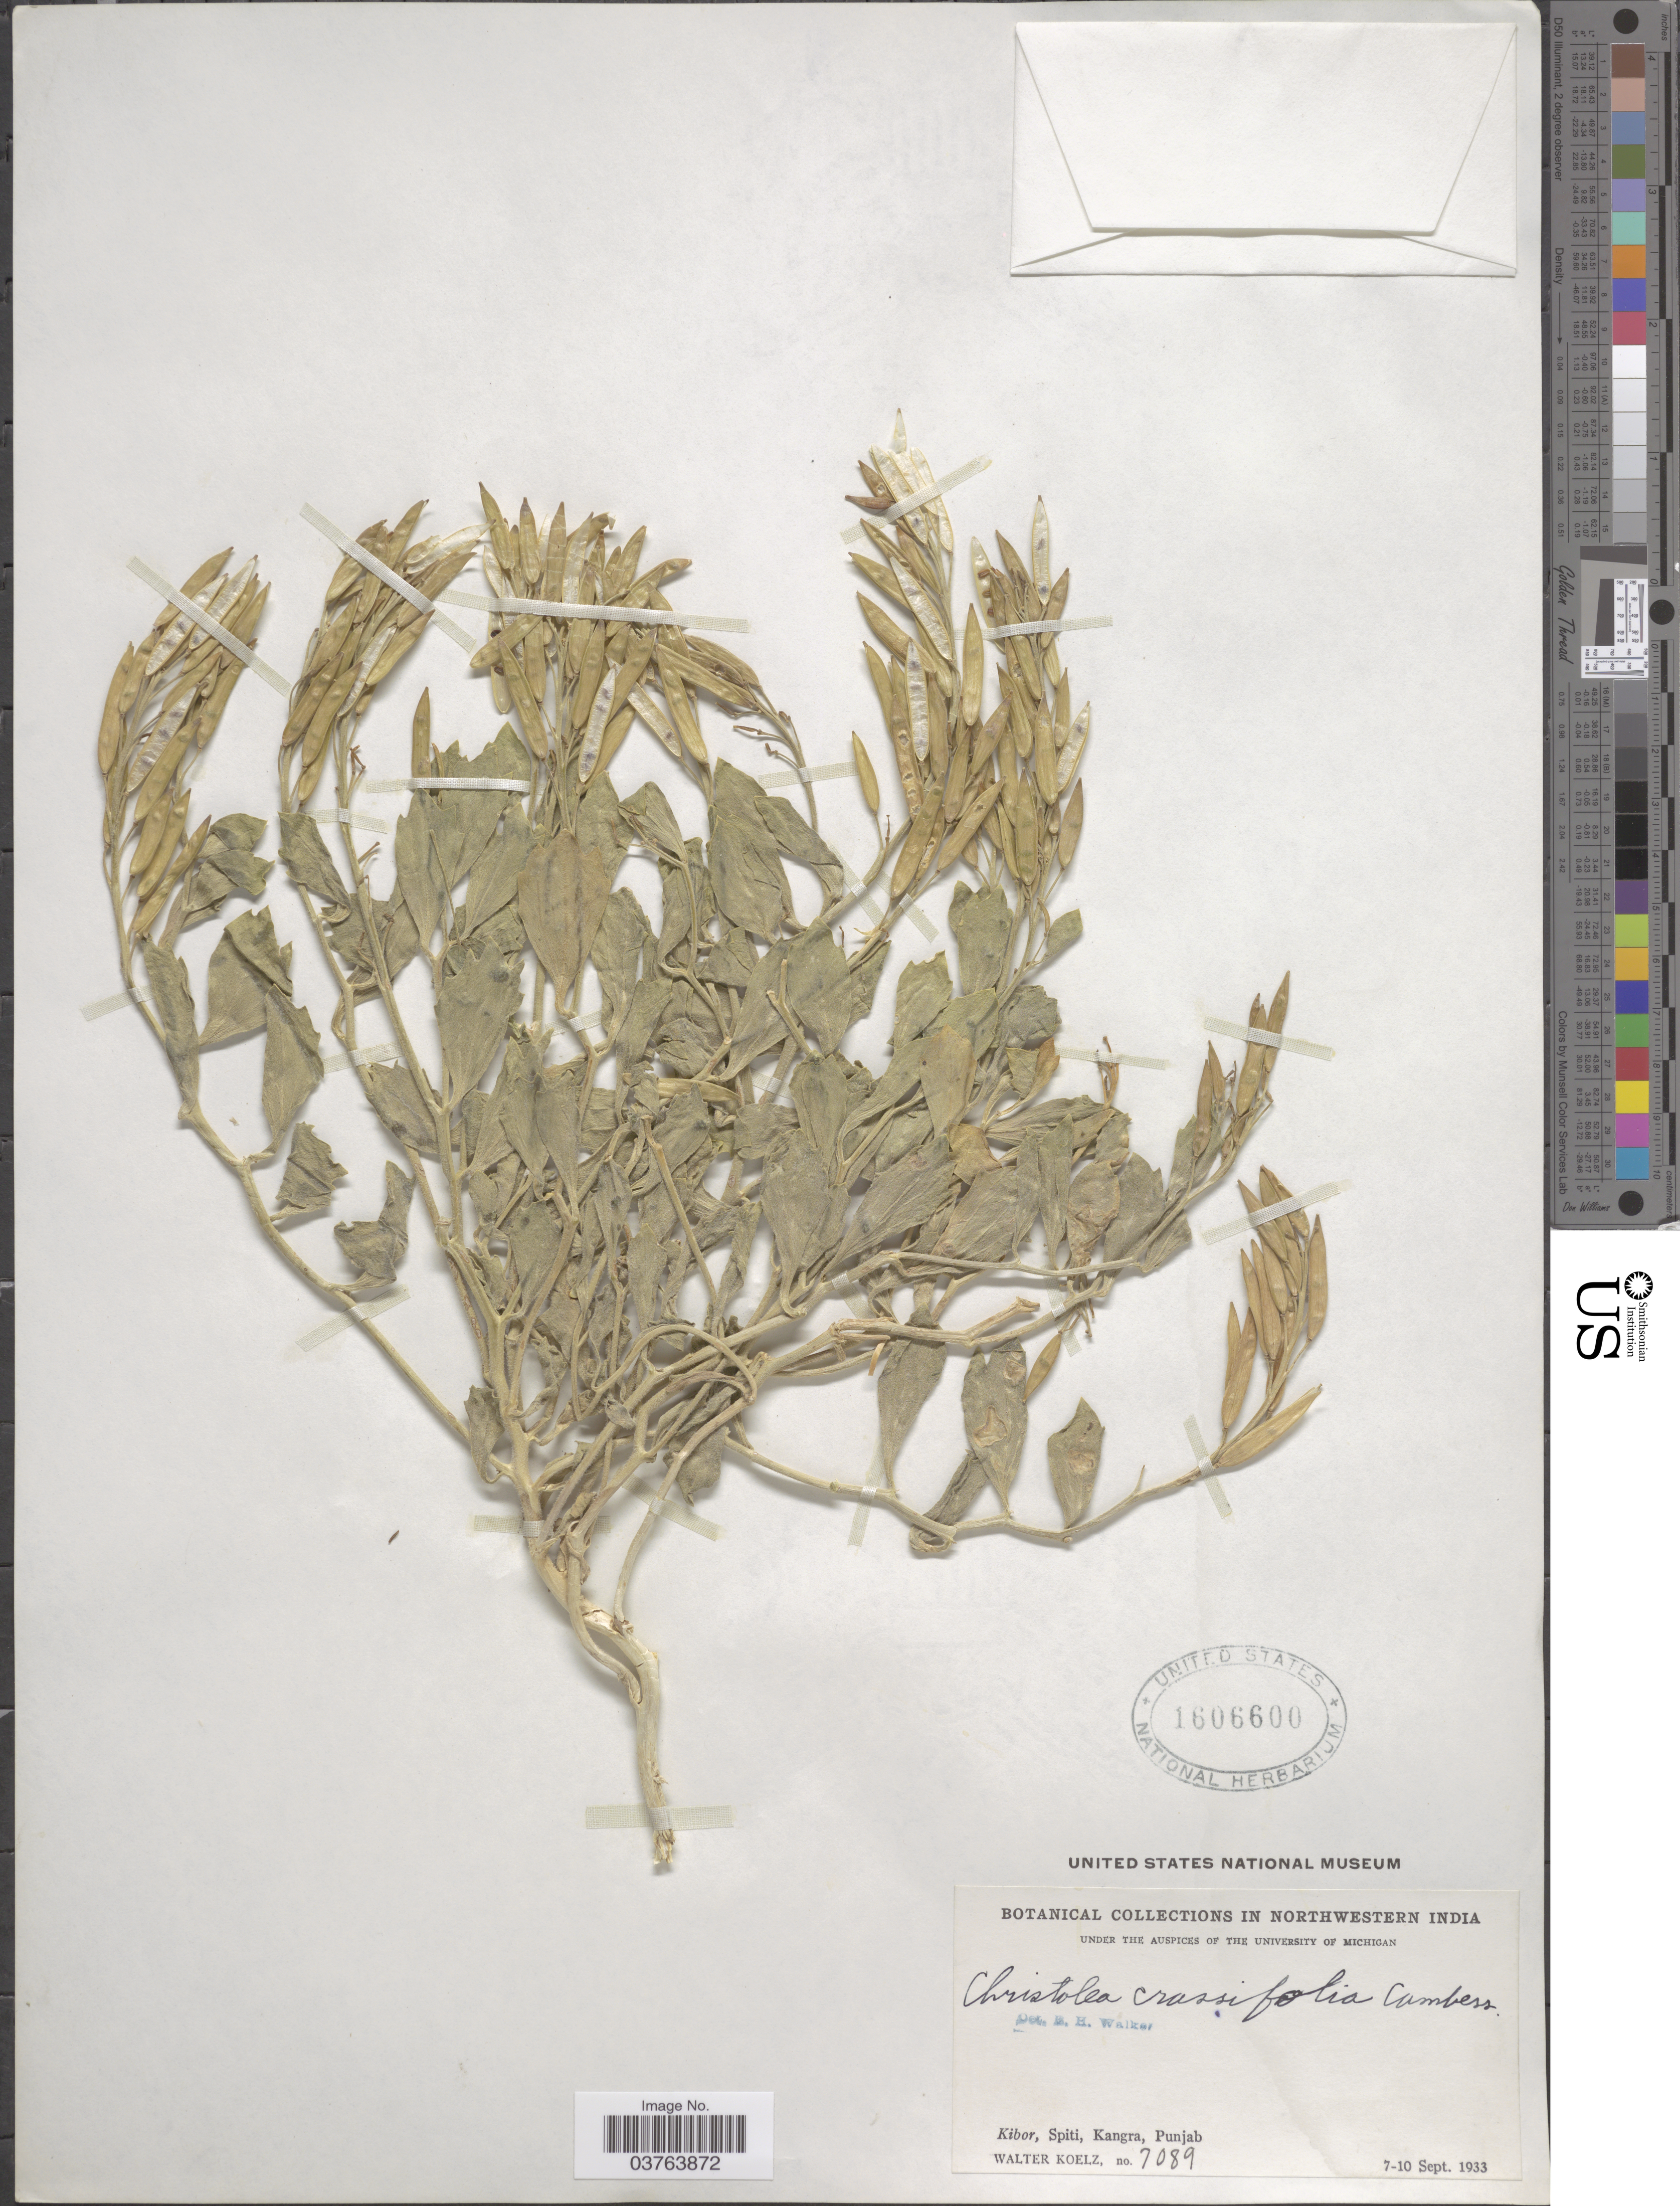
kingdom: Plantae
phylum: Tracheophyta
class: Magnoliopsida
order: Brassicales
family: Brassicaceae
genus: Christolea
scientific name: Christolea crassifolia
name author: Cambess.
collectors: W. N. Koelz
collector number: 7089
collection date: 1933-09-07/1933-09-10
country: India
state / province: Punjab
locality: Northwestern India. Kibor, Spiti, Kangra.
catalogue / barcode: US 1606600